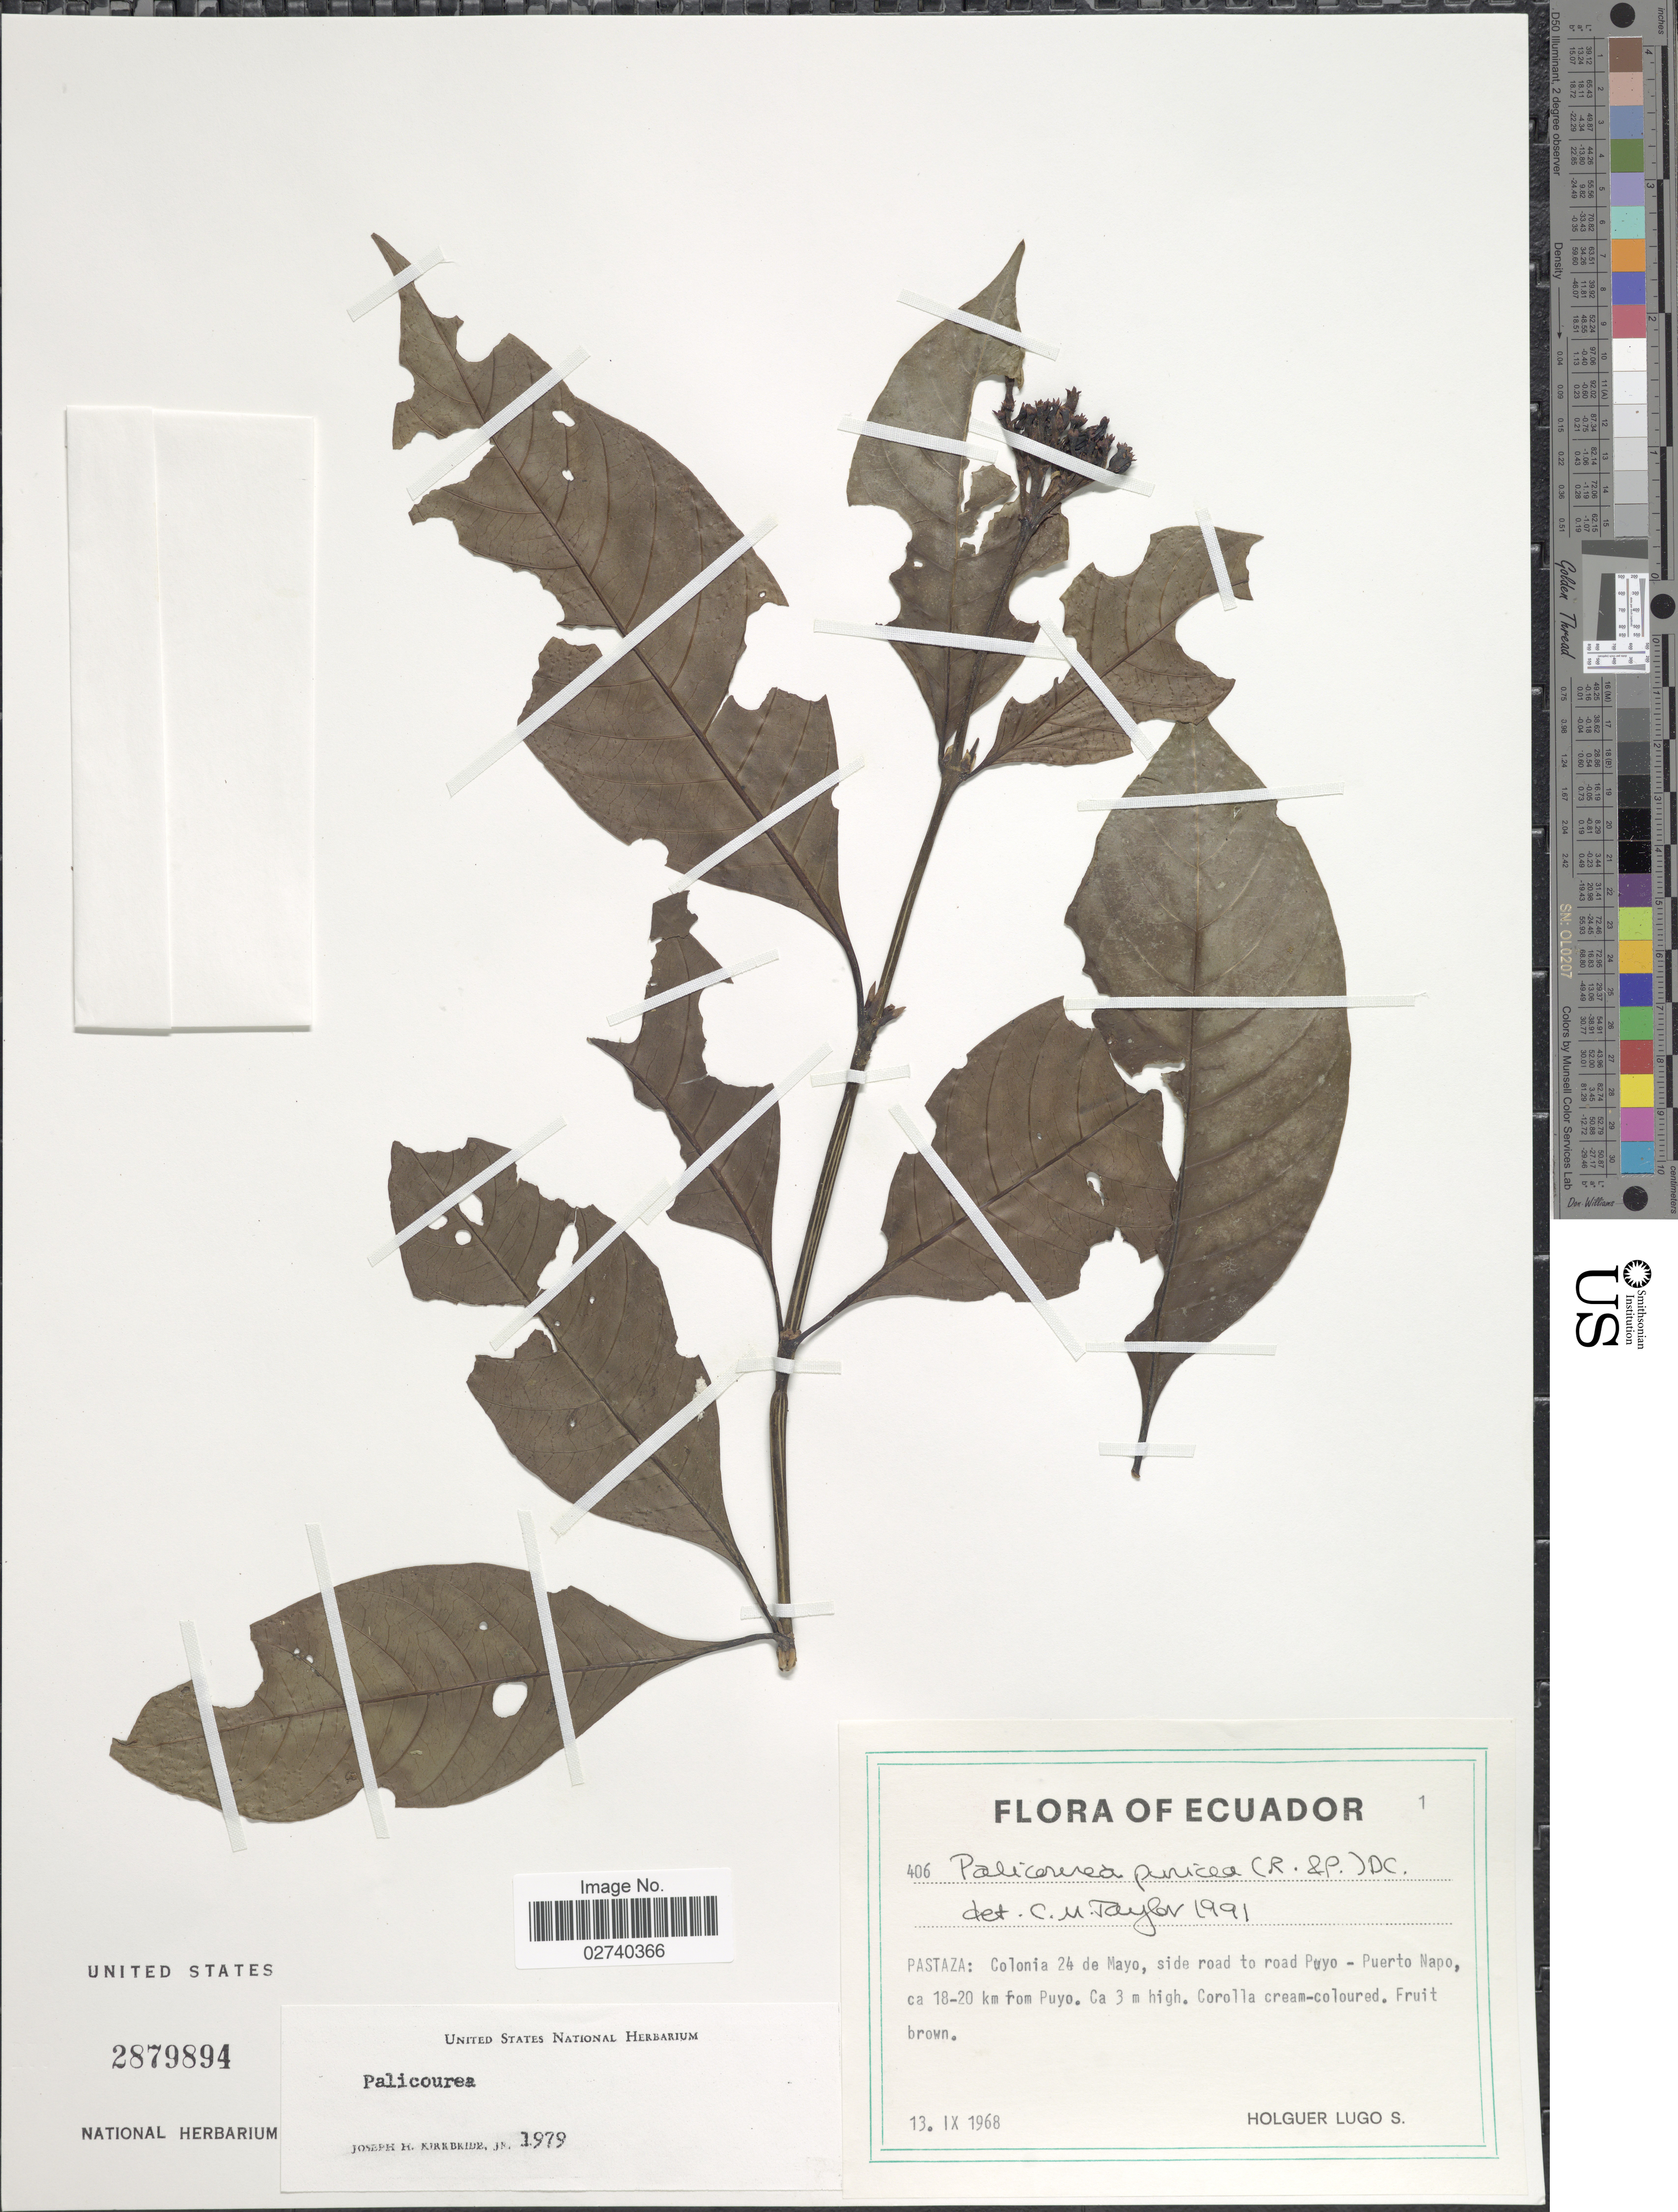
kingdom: Plantae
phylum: Tracheophyta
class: Magnoliopsida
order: Gentianales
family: Rubiaceae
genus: Palicourea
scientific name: Palicourea punicea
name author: (Ruiz & Pav.) DC.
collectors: H. Lugo S.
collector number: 406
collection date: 1968-09-13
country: Ecuador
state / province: Pastaza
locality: Colonia 24 de Mayo, side road to road Puyo - Puerto Napo, ca 18-20 km from Puyo.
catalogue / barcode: US 2879894